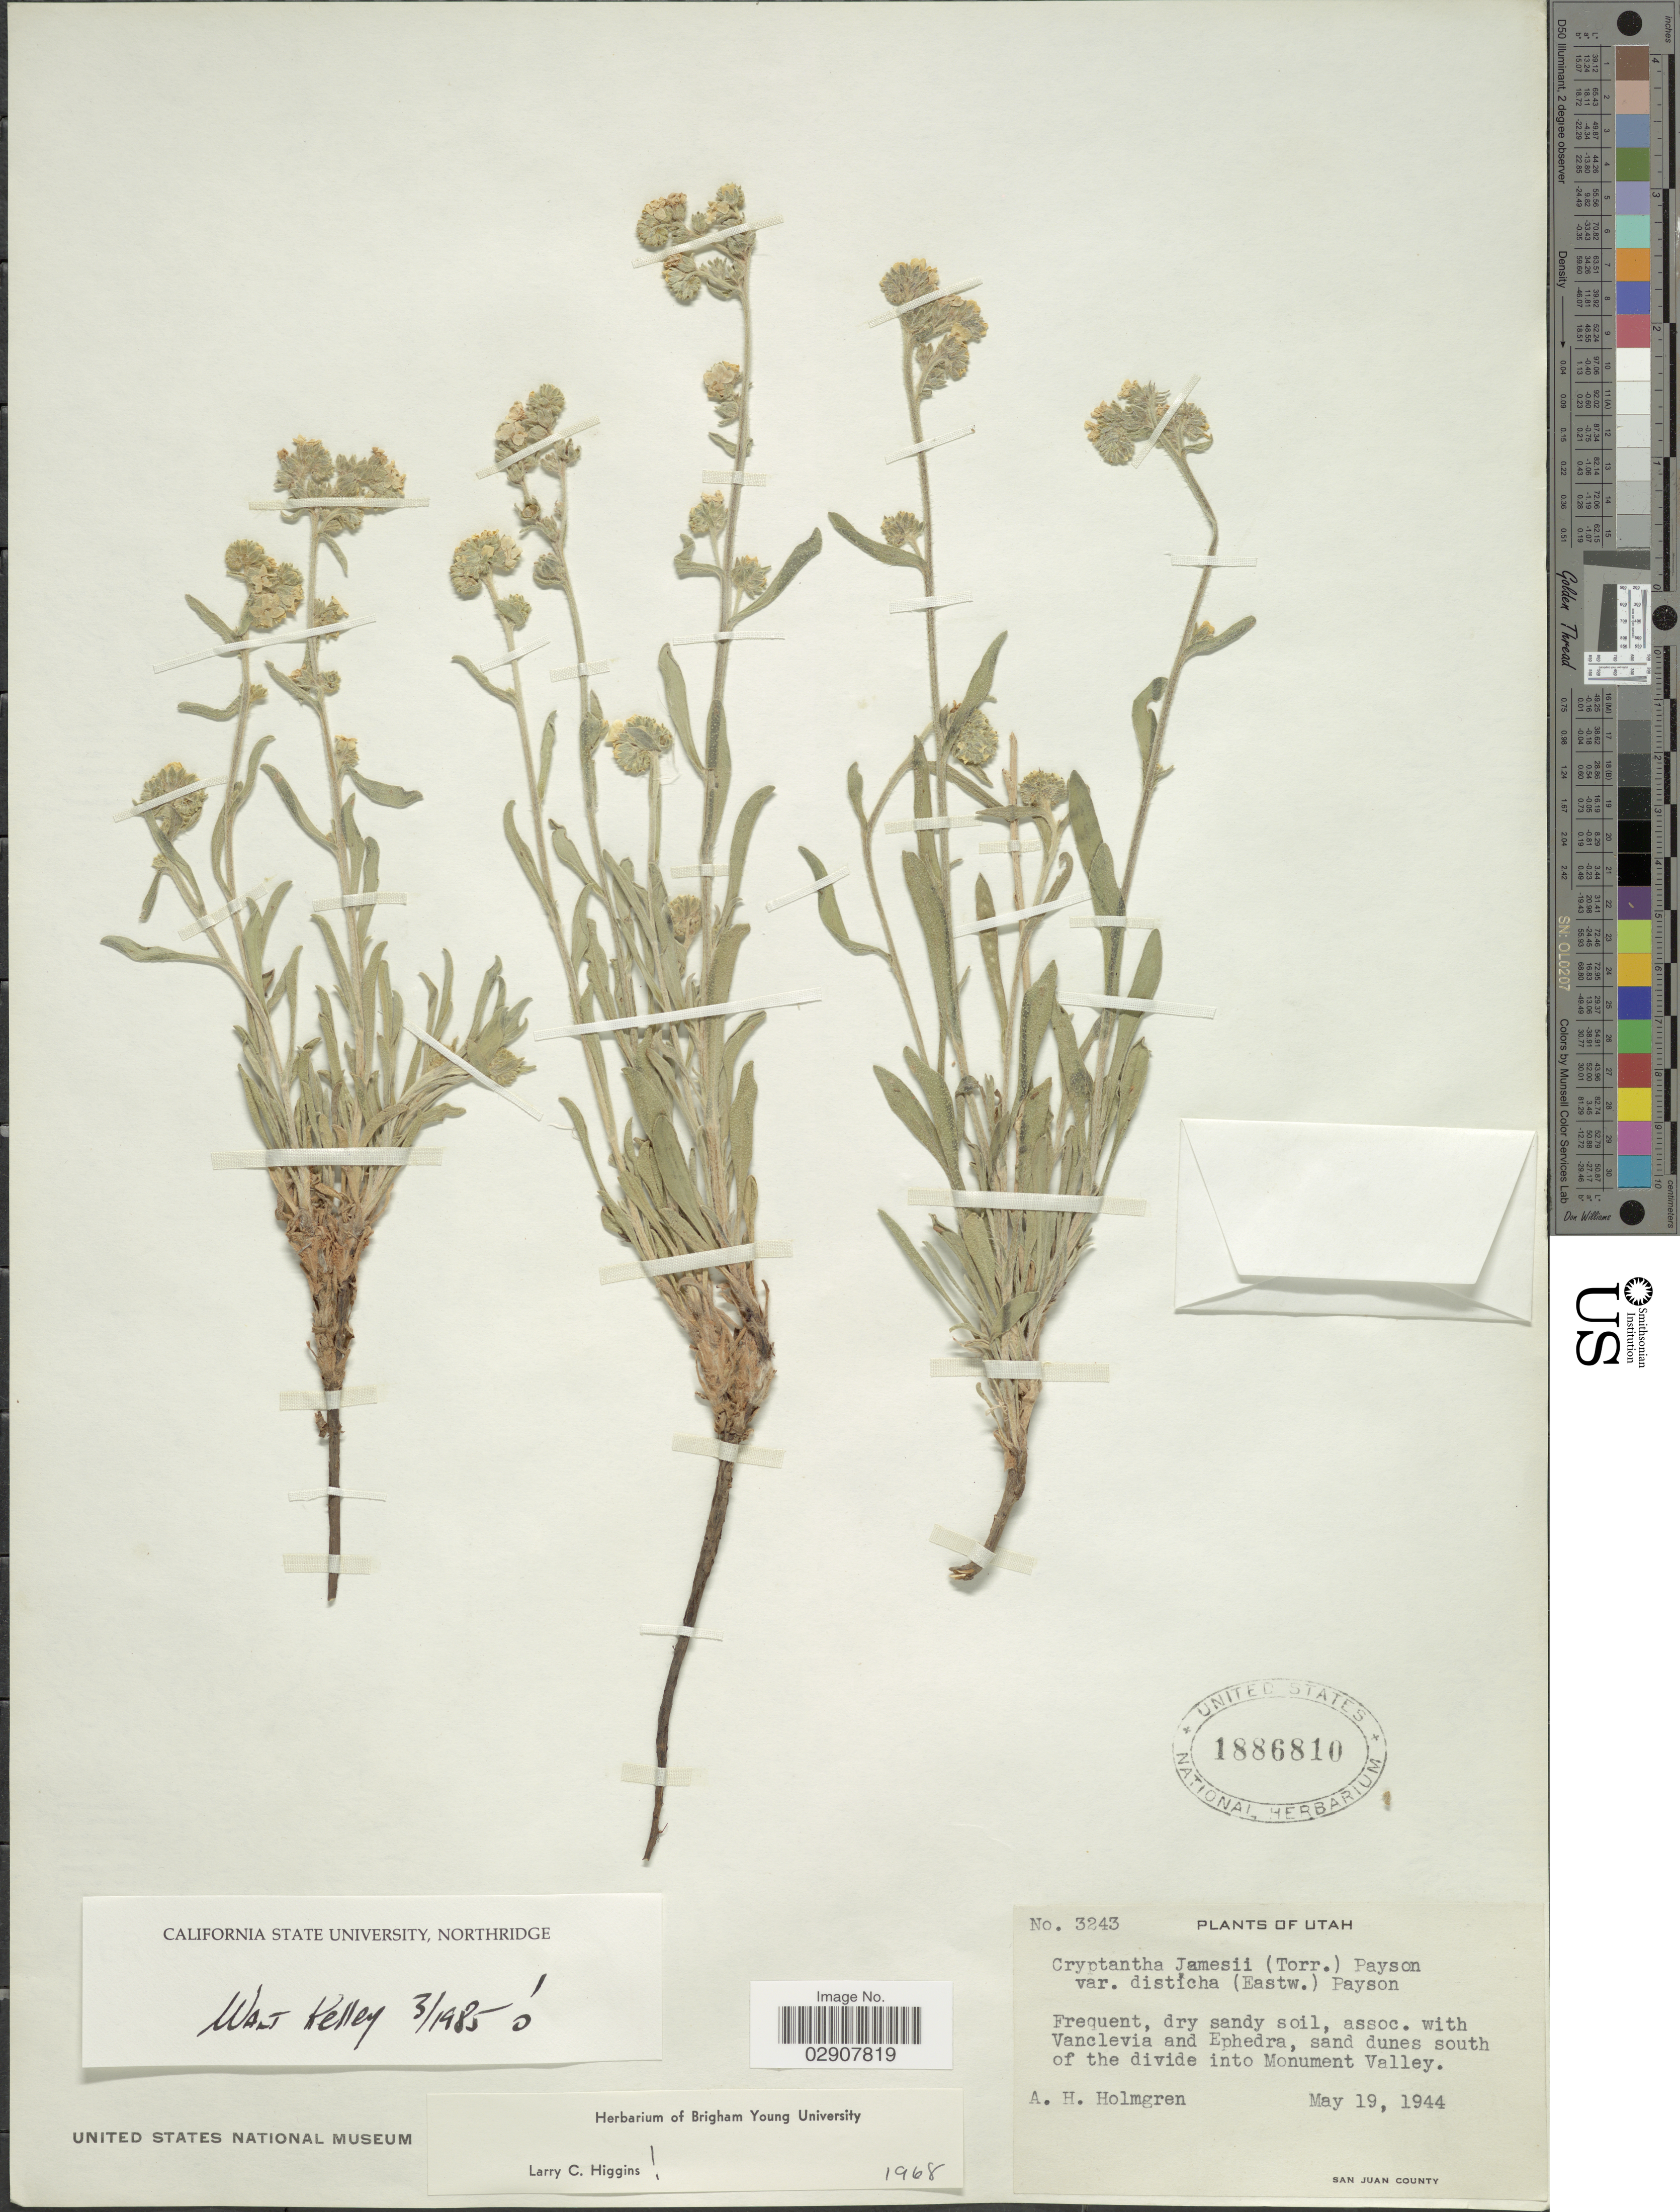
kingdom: Plantae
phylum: Tracheophyta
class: Magnoliopsida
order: Boraginales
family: Boraginaceae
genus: Cryptantha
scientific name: Cryptantha jamesii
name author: (Torr.) Payson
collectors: A. H. Holmgren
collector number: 3243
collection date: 1944-05-19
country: United States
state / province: Utah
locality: Sand dunes south of the divide into Monument Valley. Utah. San Juan County.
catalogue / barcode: US 1886810